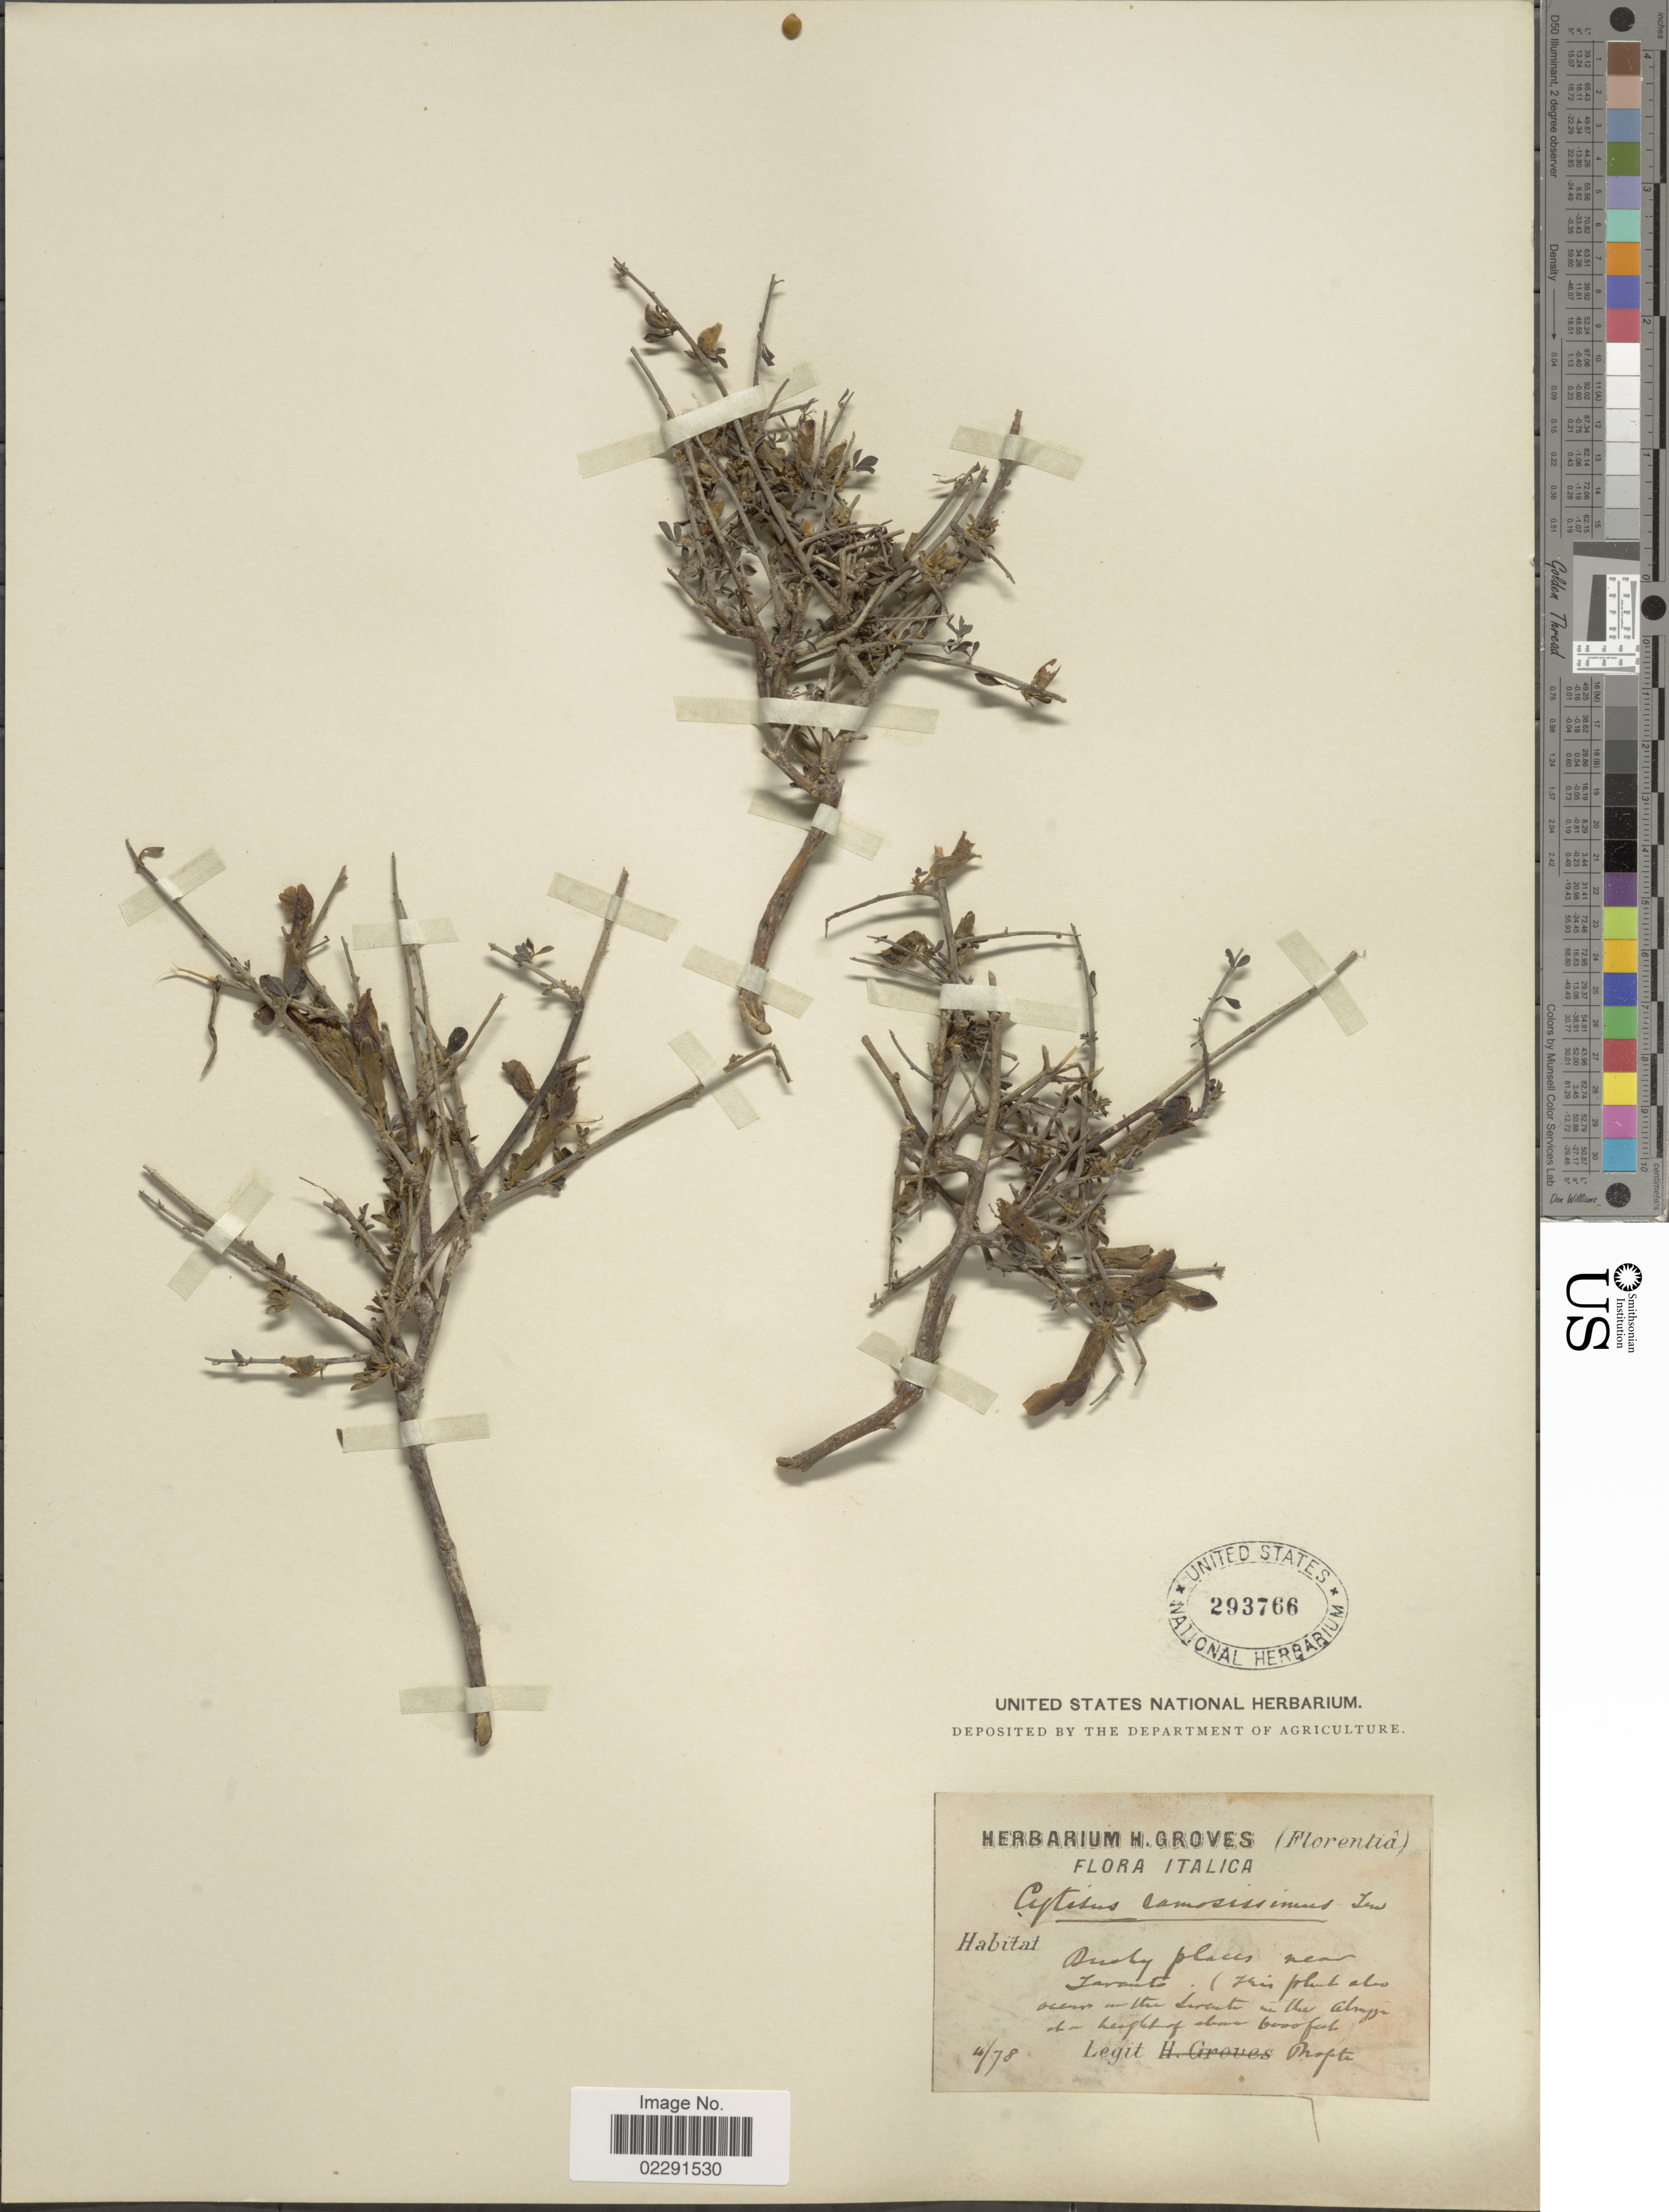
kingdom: Plantae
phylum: Tracheophyta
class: Magnoliopsida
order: Fabales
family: Fabaceae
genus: Cytisus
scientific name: Cytisus spinescens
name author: Sieber ex Spreng.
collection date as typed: Transcribed d/m/y: /11/78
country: Italy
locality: Italica, bushy places near Jaranto. [interpreted]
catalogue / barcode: US 293766